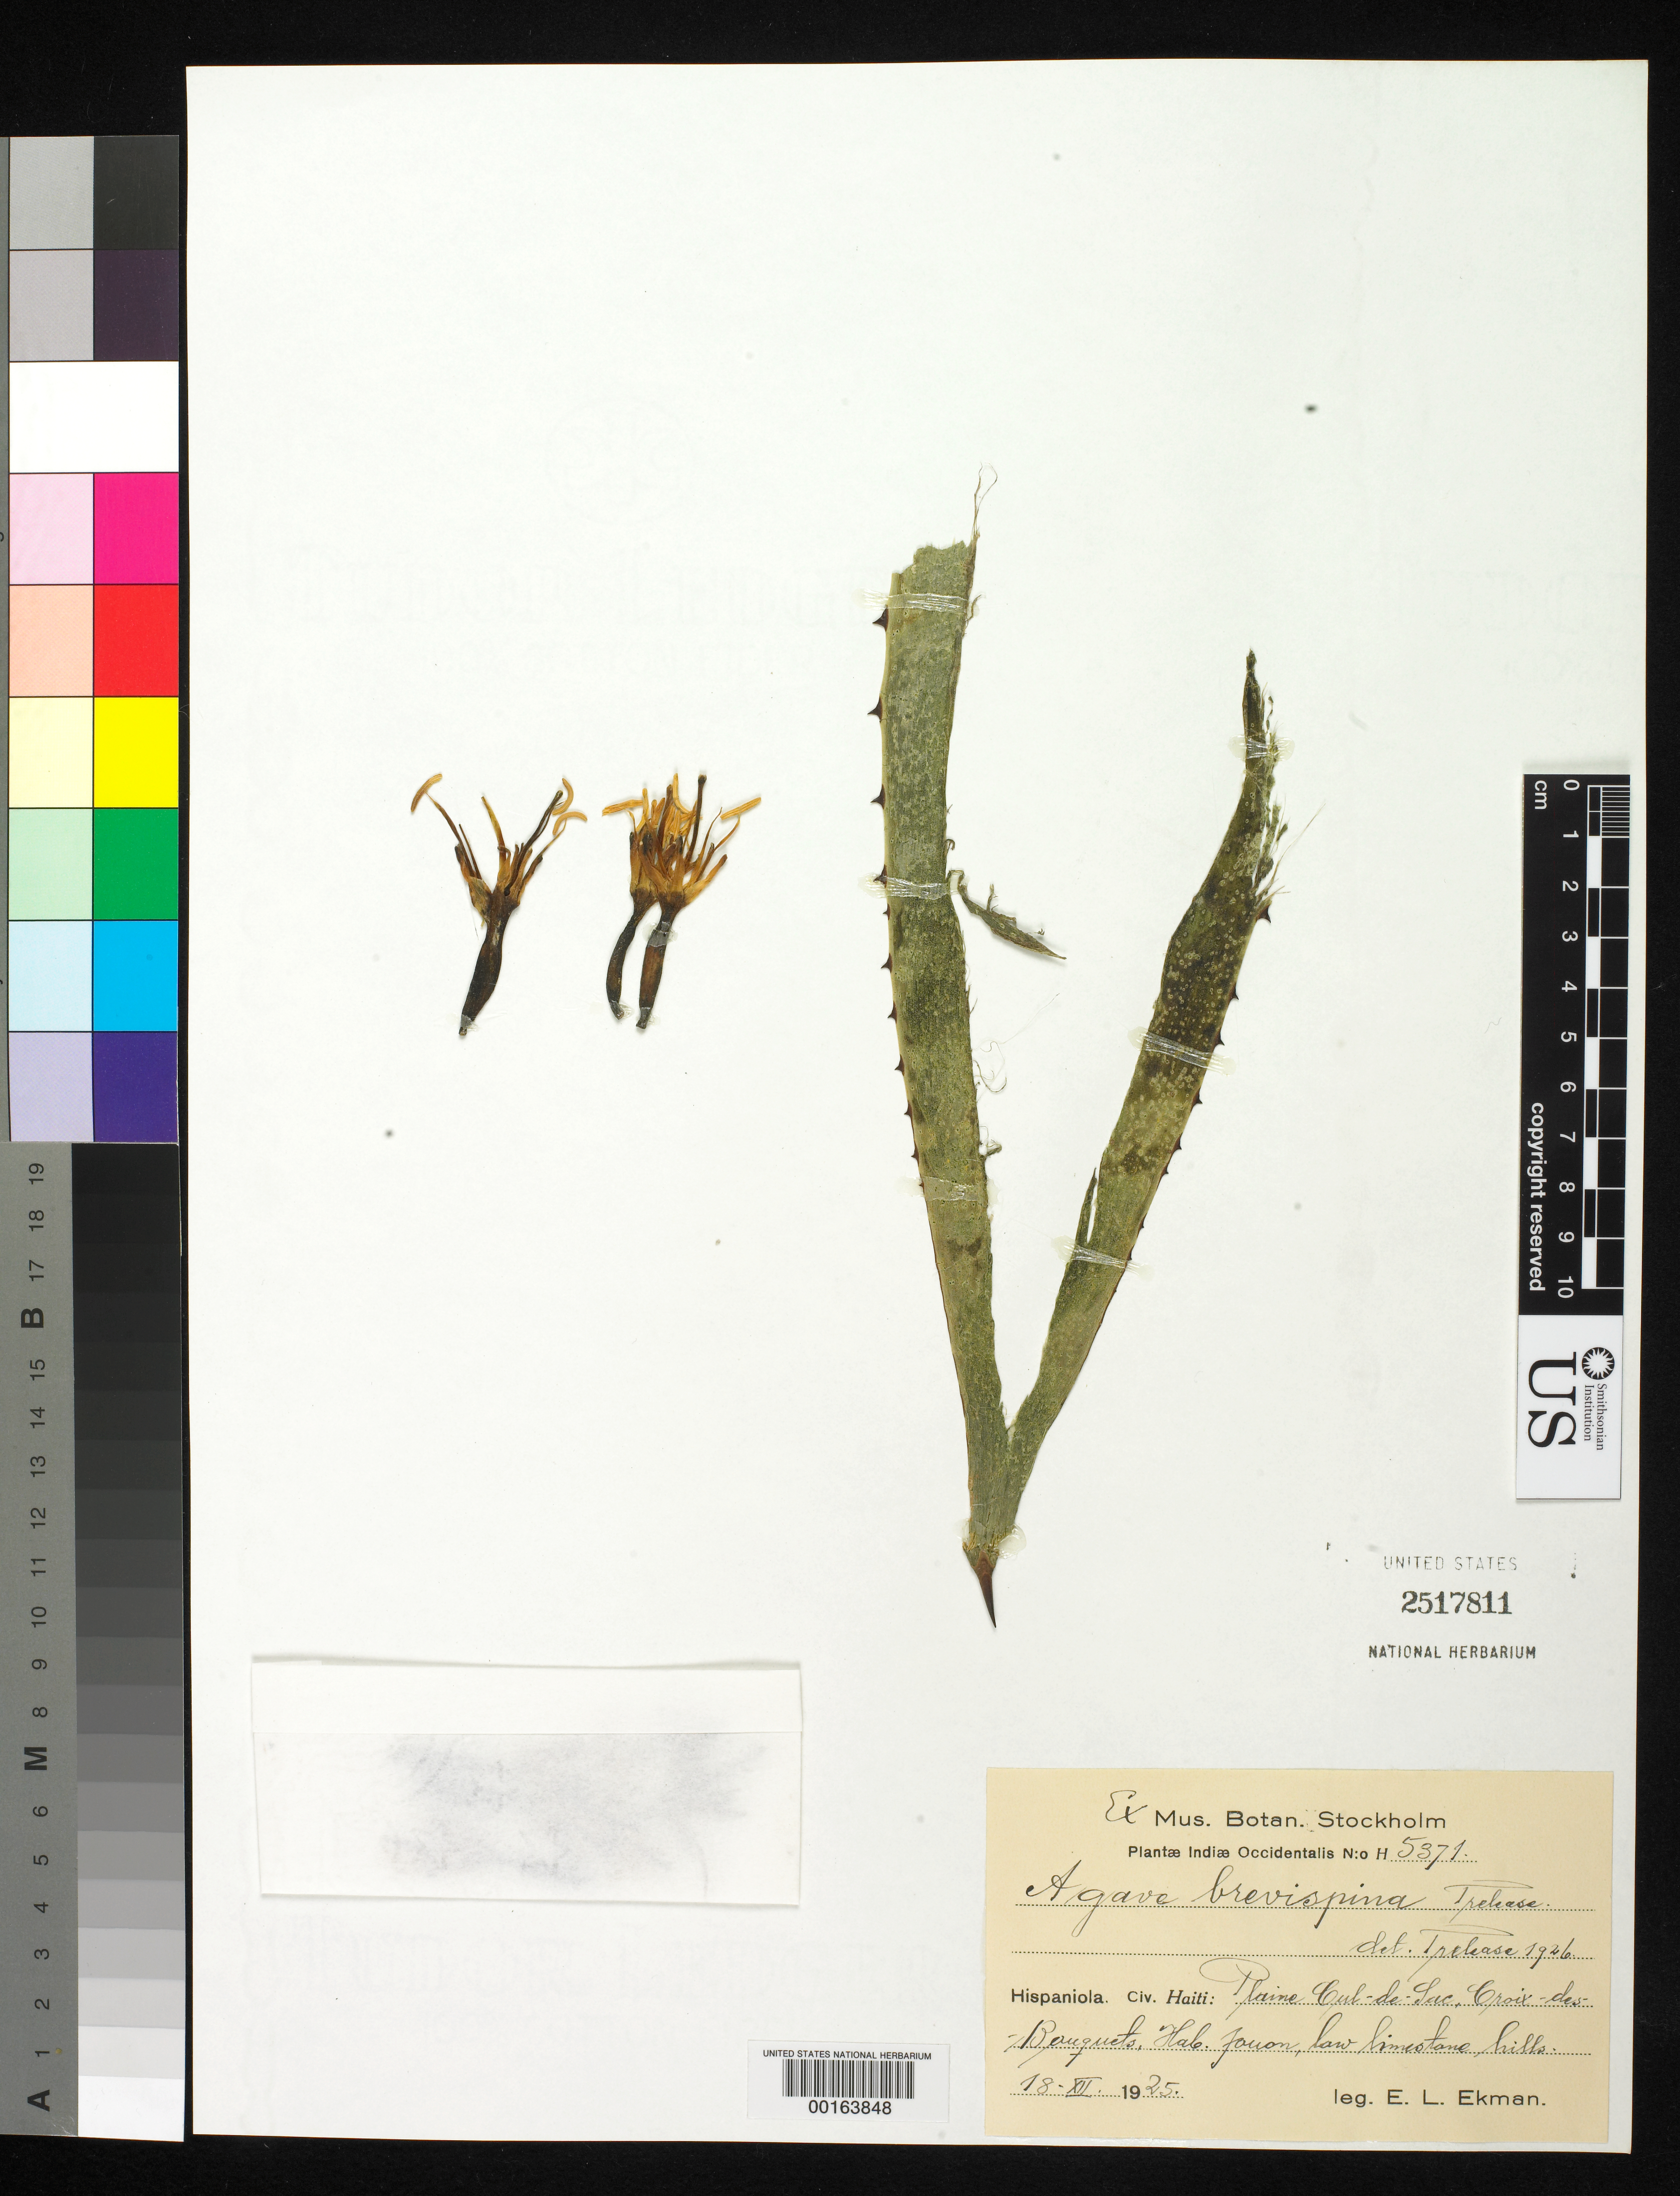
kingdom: Plantae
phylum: Tracheophyta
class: Liliopsida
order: Asparagales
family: Asparagaceae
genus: Agave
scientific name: Agave brevispina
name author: Trel.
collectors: E. L. Ekman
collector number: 5371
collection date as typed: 18 Dec 1925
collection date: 1925-12-18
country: Haiti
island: Hispaniola Island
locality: Plaine cul-de-sac, croix-des-bouquets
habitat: Low limestone hills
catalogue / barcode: US 2517811